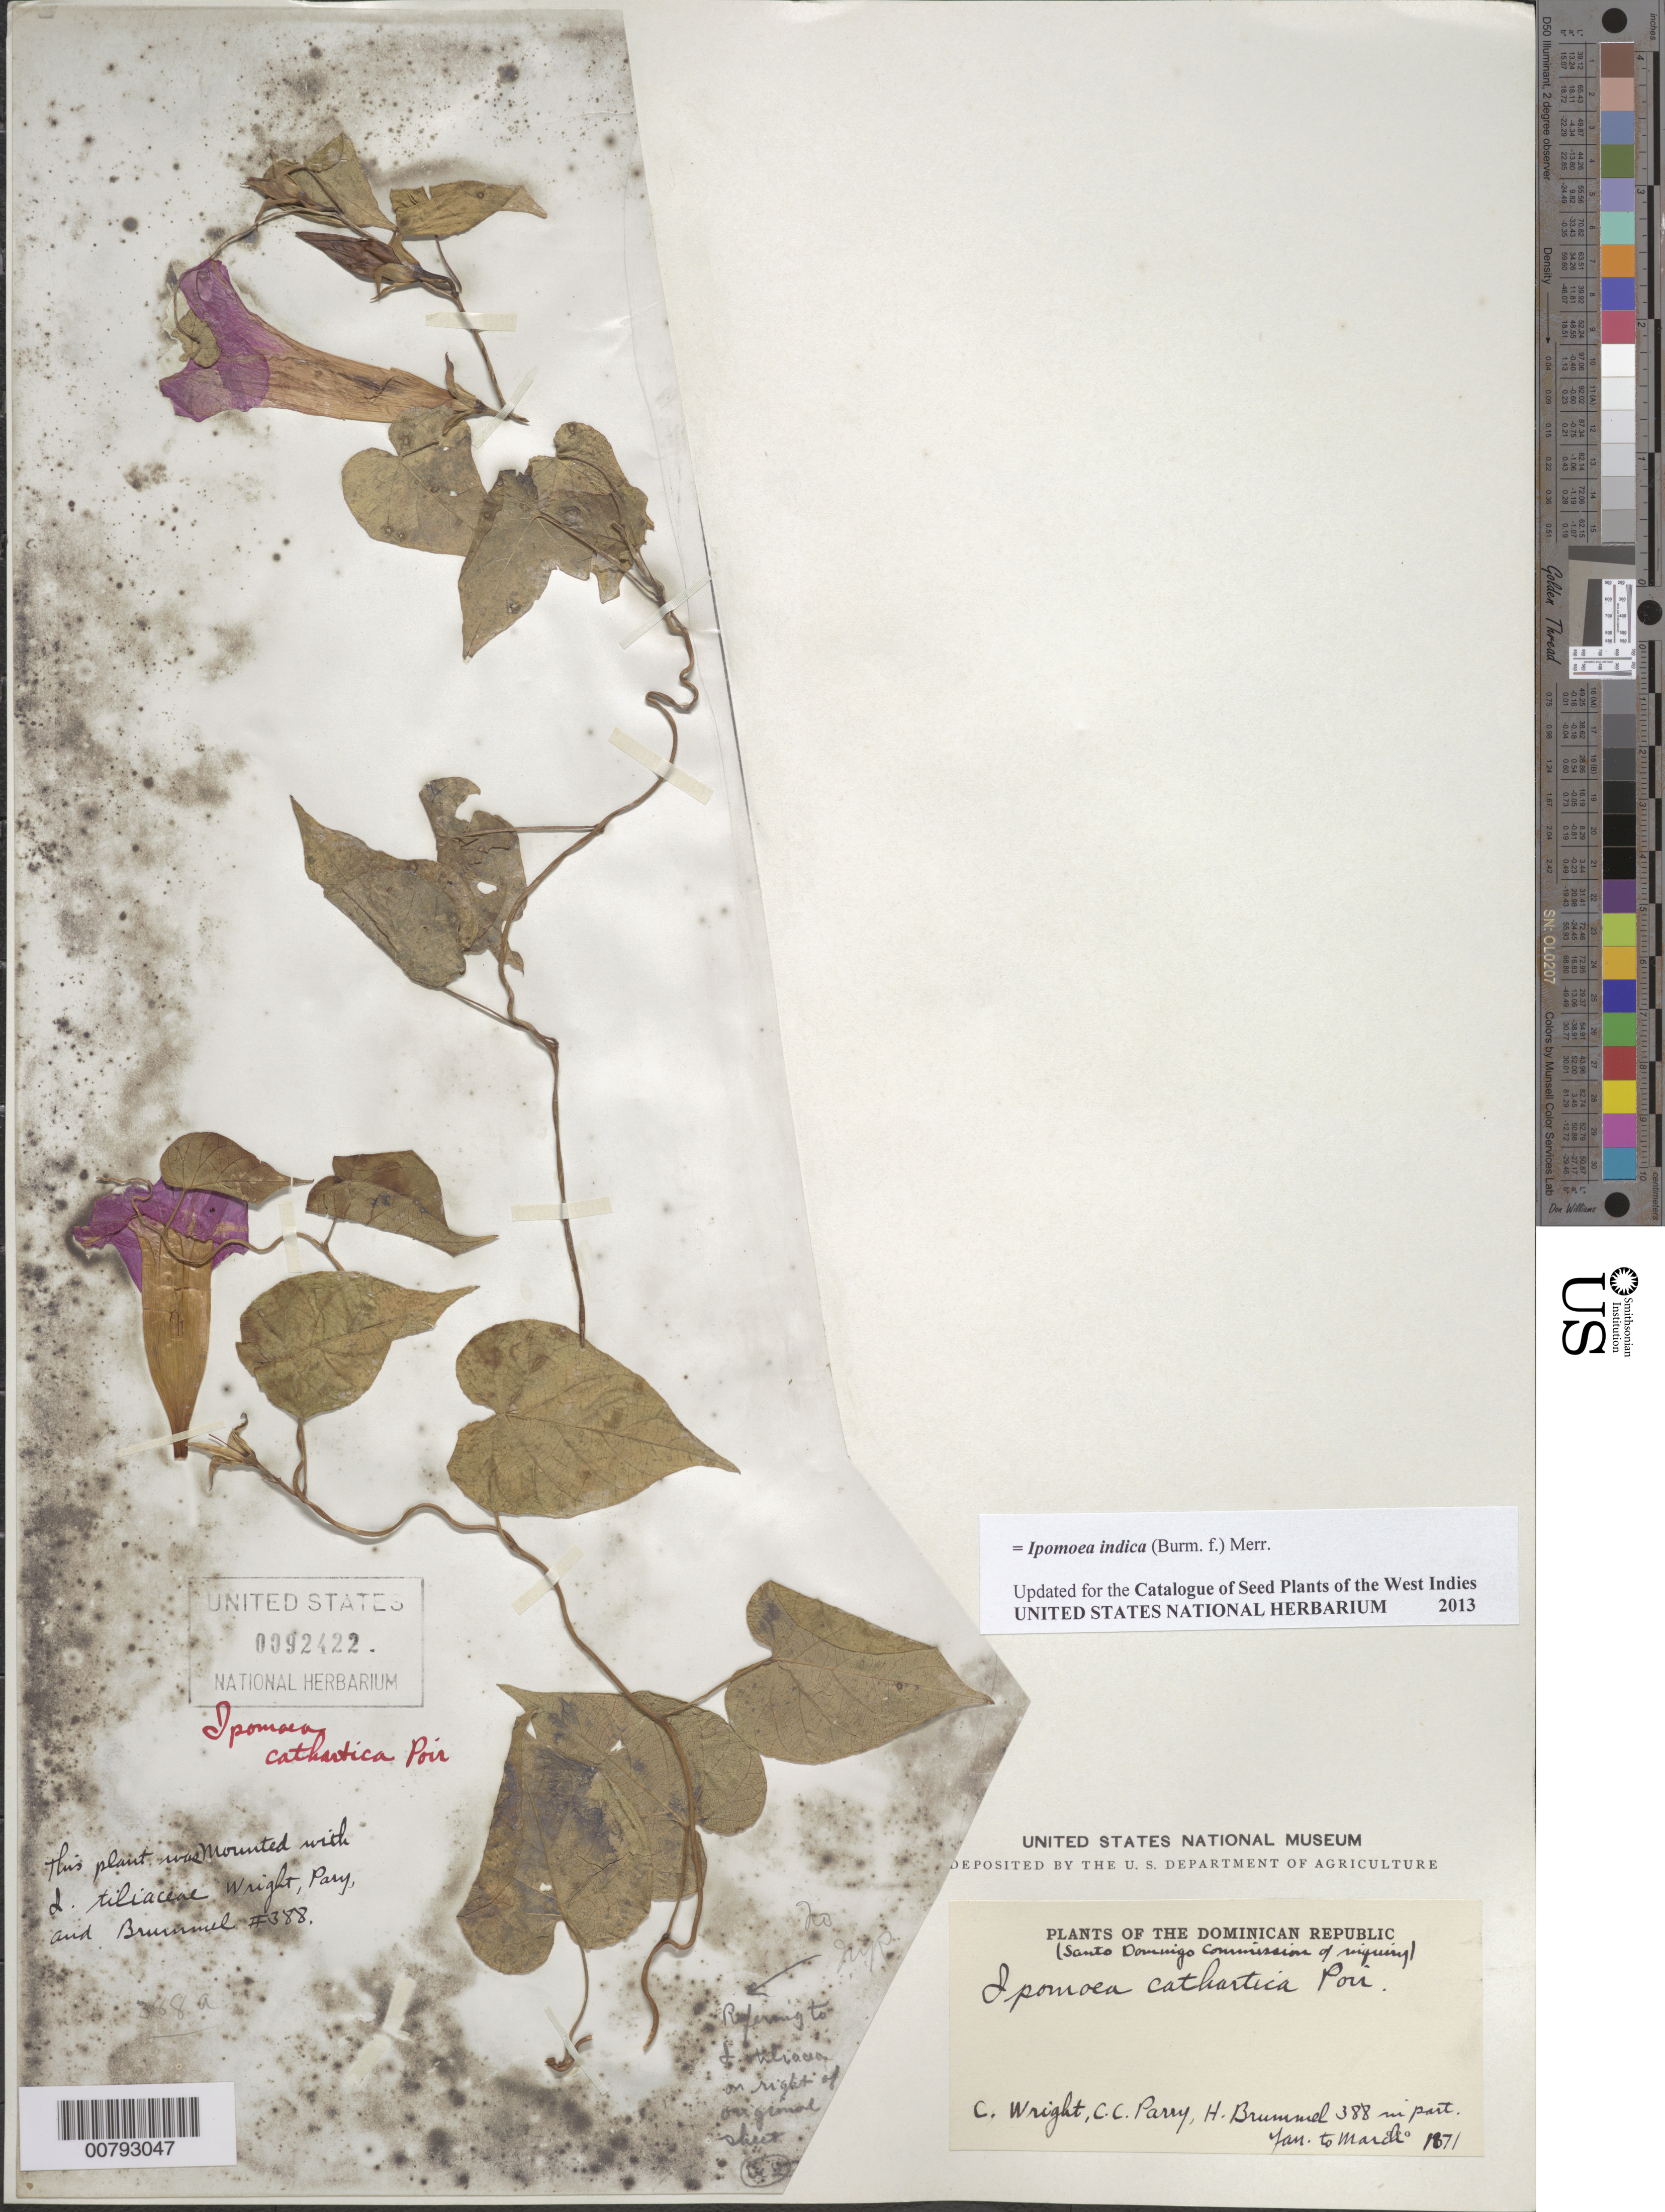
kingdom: Plantae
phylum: Tracheophyta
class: Magnoliopsida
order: Solanales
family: Convolvulaceae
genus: Ipomoea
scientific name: Ipomoea indica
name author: (Burm.) Merr.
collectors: C. Wright, C. C. Parry & H. Brummel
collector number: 388 in part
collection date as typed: Jan 1871 to -- Mar 1871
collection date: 1871-01/1871-03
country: Dominican Republic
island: Hispaniola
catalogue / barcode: US 92422